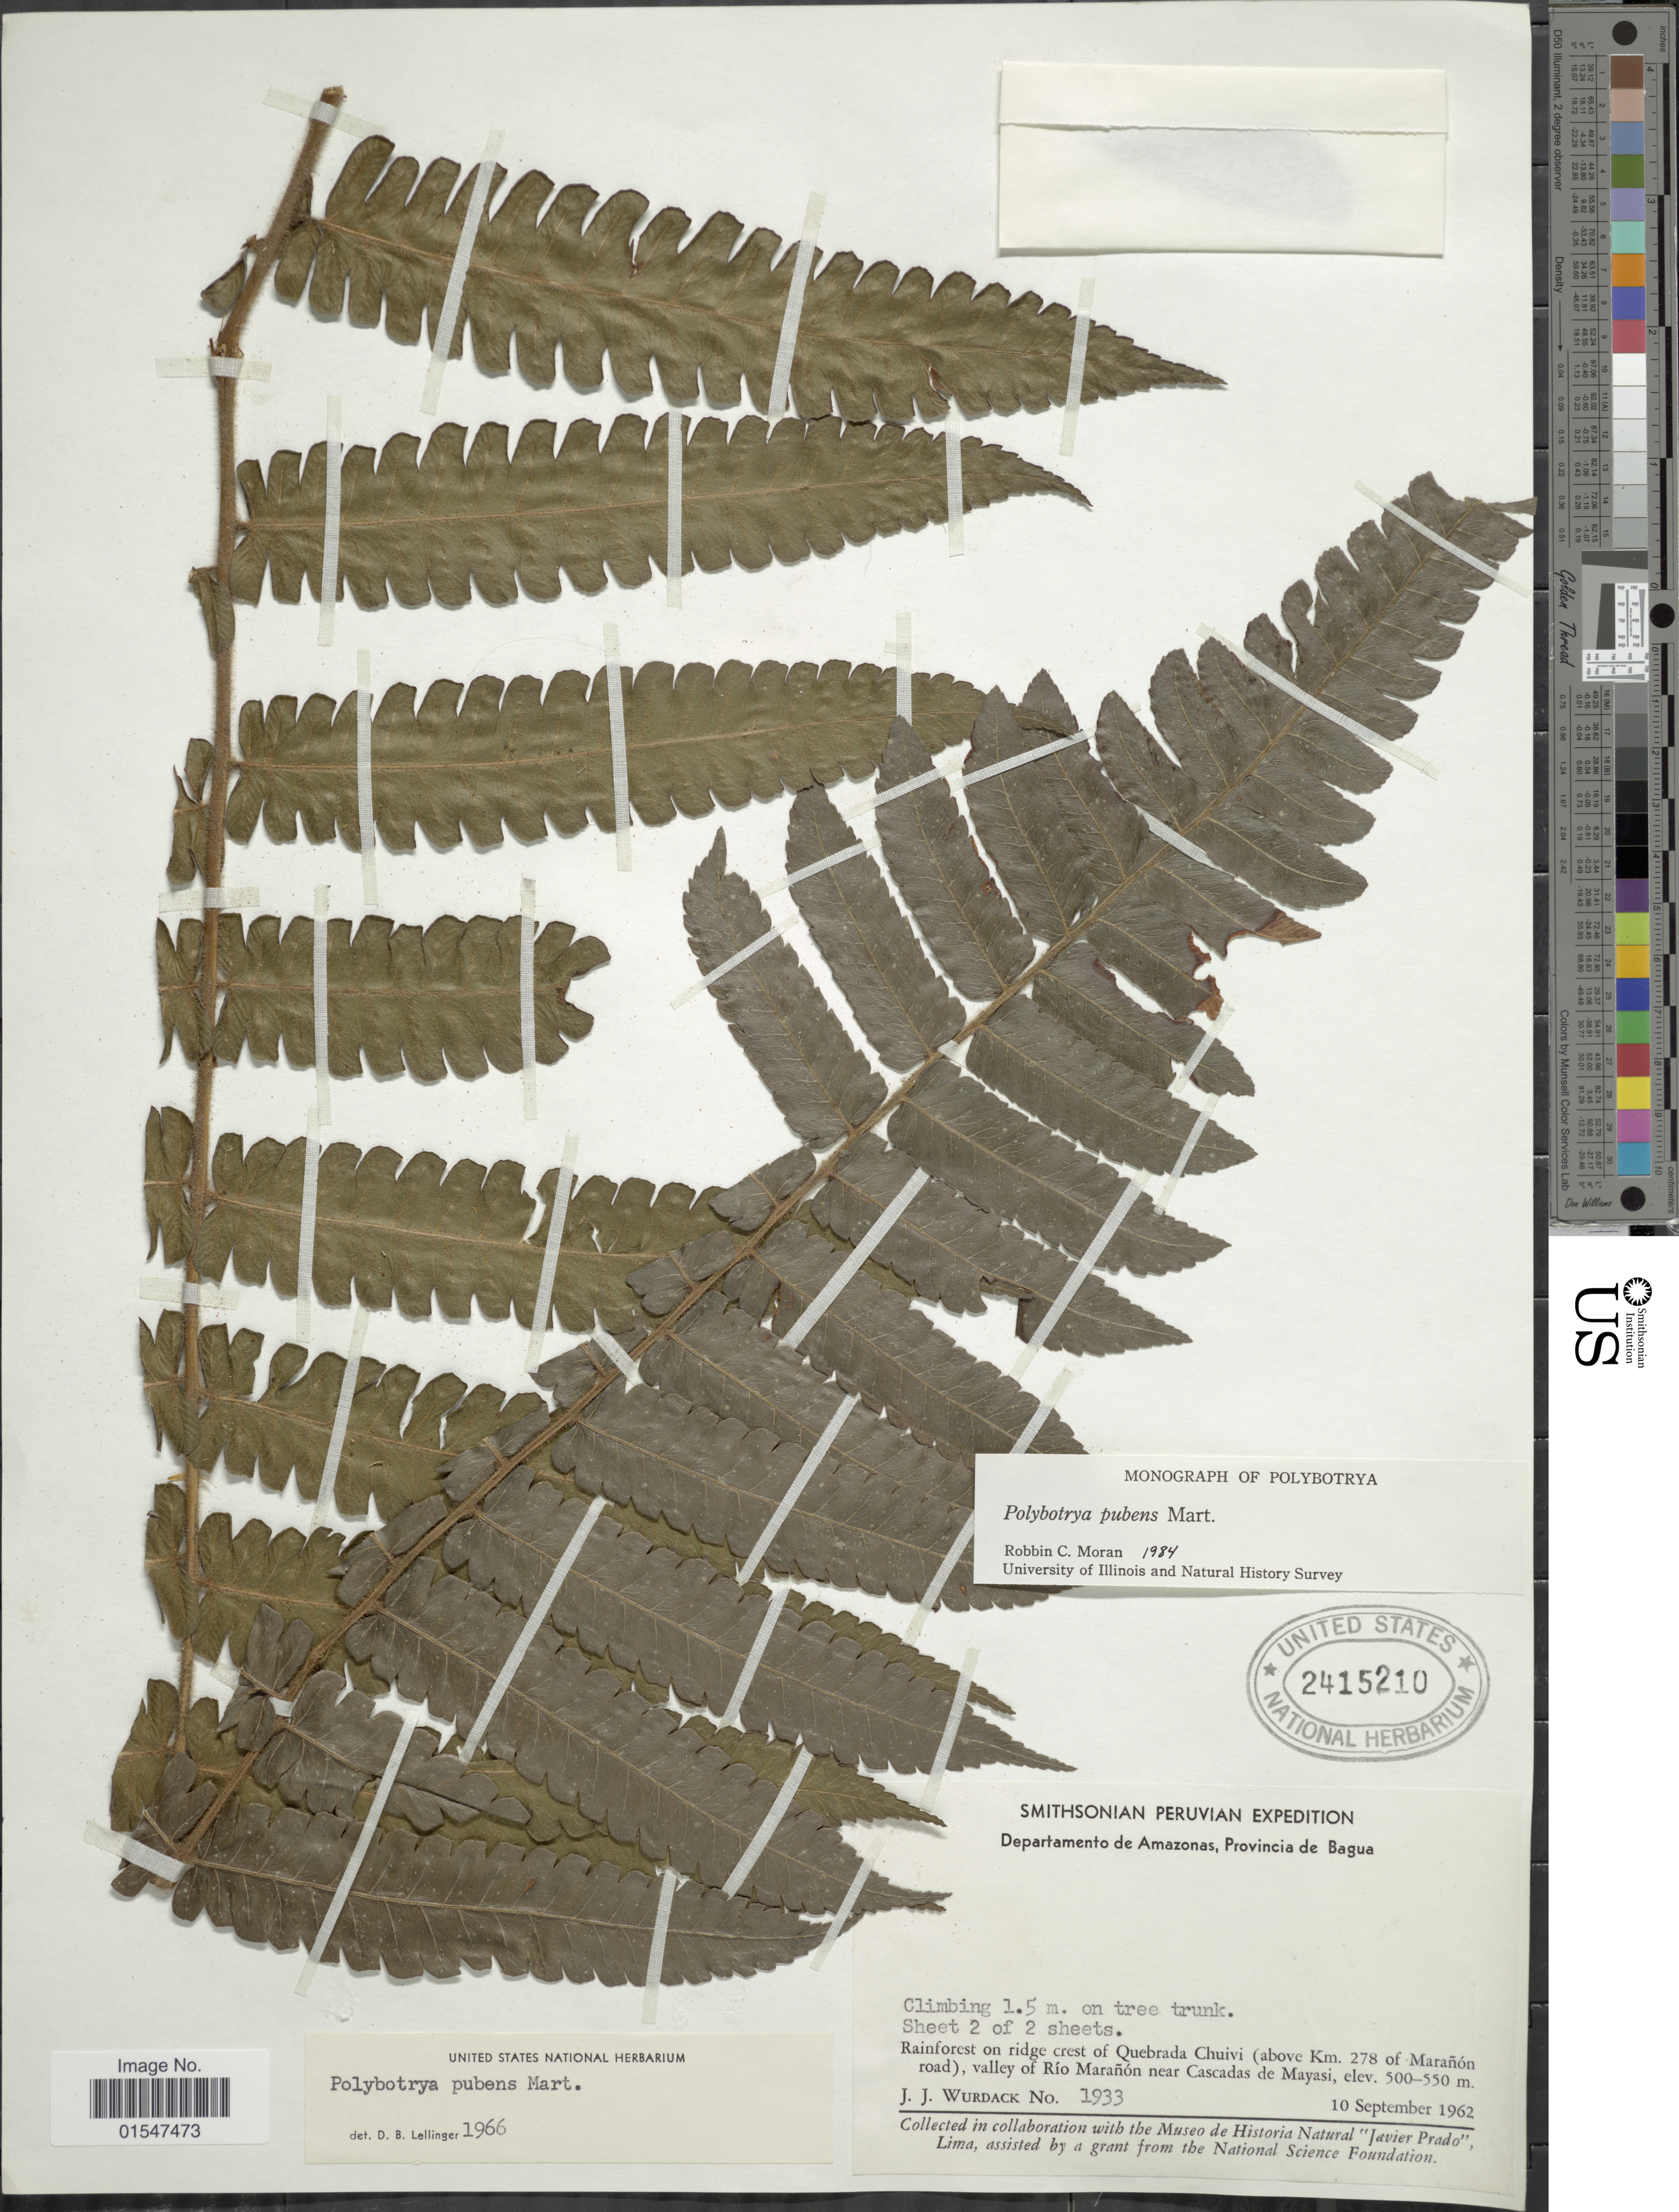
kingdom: Plantae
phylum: Tracheophyta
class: Polypodiopsida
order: Polypodiales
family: Dryopteridaceae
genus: Polybotrya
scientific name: Polybotrya pubens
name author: Mart.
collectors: J. J. Wurdack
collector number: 1933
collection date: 1962-09-10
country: Peru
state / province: Amazonas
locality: Provincia de Bagua, rainforest on ridge crest of Quebrada Chuivi (above Km. 278 of Marañón road), valley Río Marañón near Cascadas de Mayasi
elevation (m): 500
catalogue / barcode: US 2415210